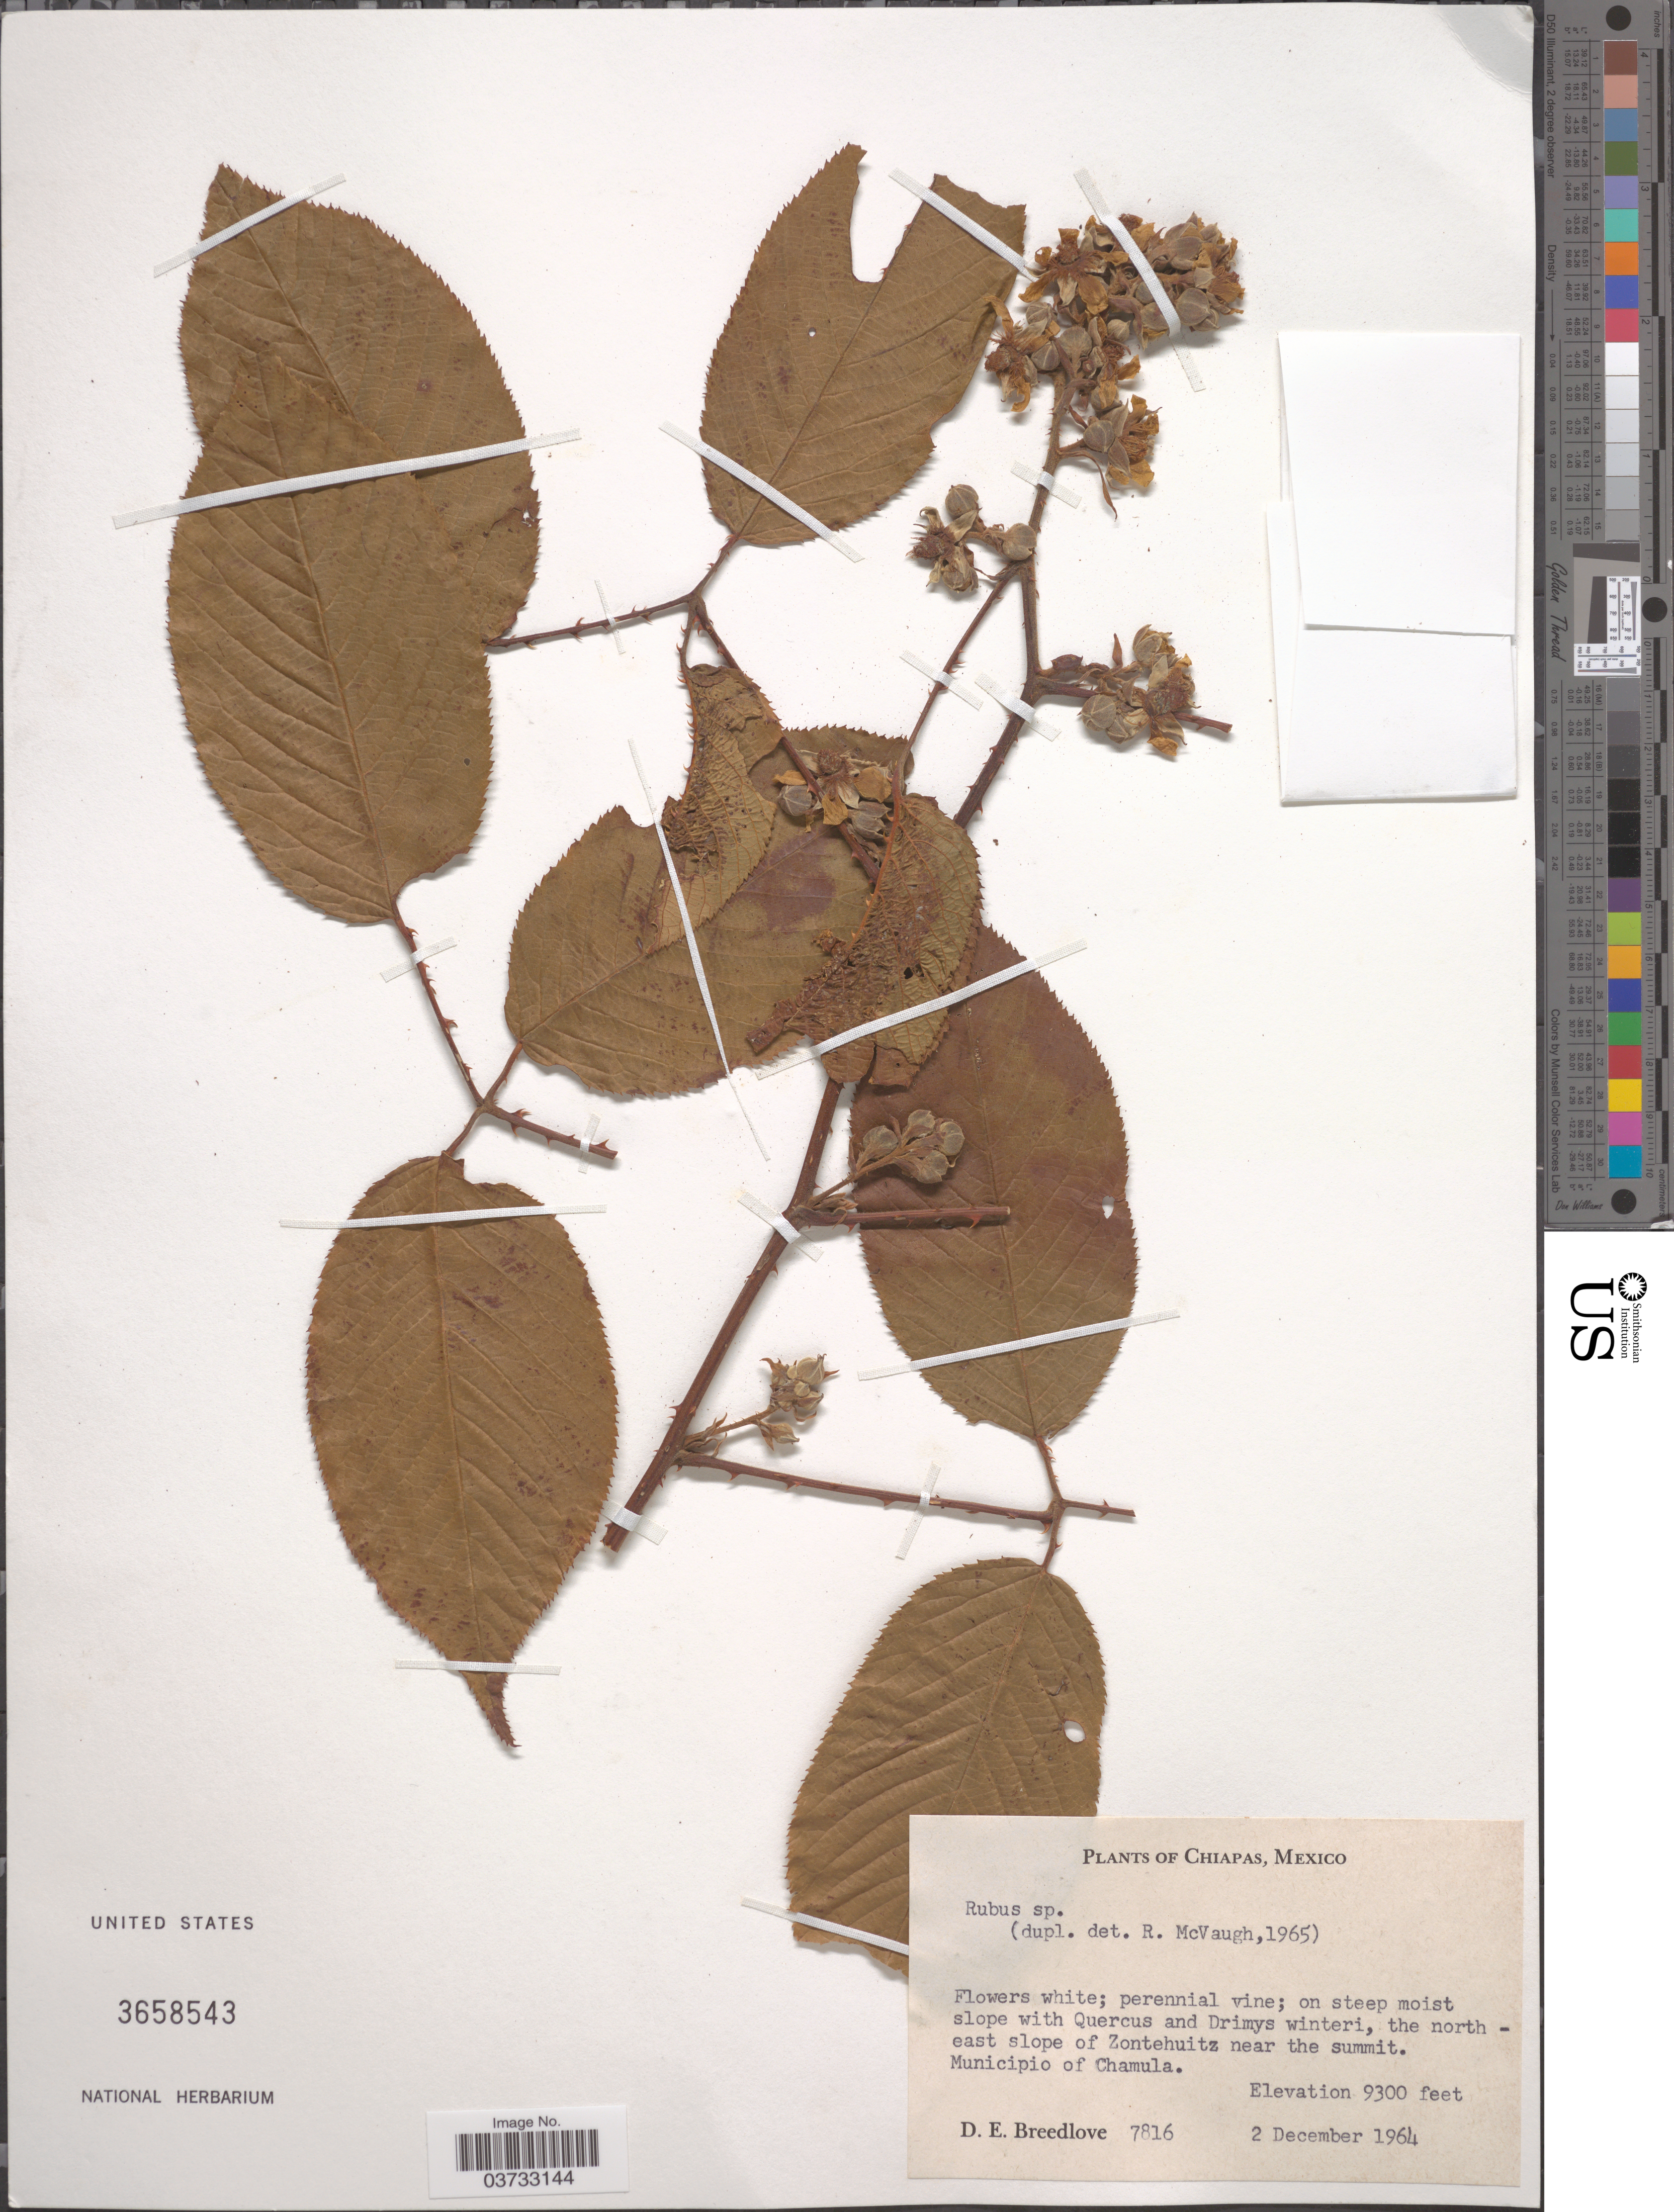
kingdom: Plantae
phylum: Tracheophyta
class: Magnoliopsida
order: Rosales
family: Rosaceae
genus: Rubus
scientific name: Rubus sp.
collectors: D. E. Breedlove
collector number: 7816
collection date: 1964-12-02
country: Mexico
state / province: Chiapas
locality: The north-east slope of Zontehuitz near the summit. Municipio Chamula.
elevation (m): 2835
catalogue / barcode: US 3658543